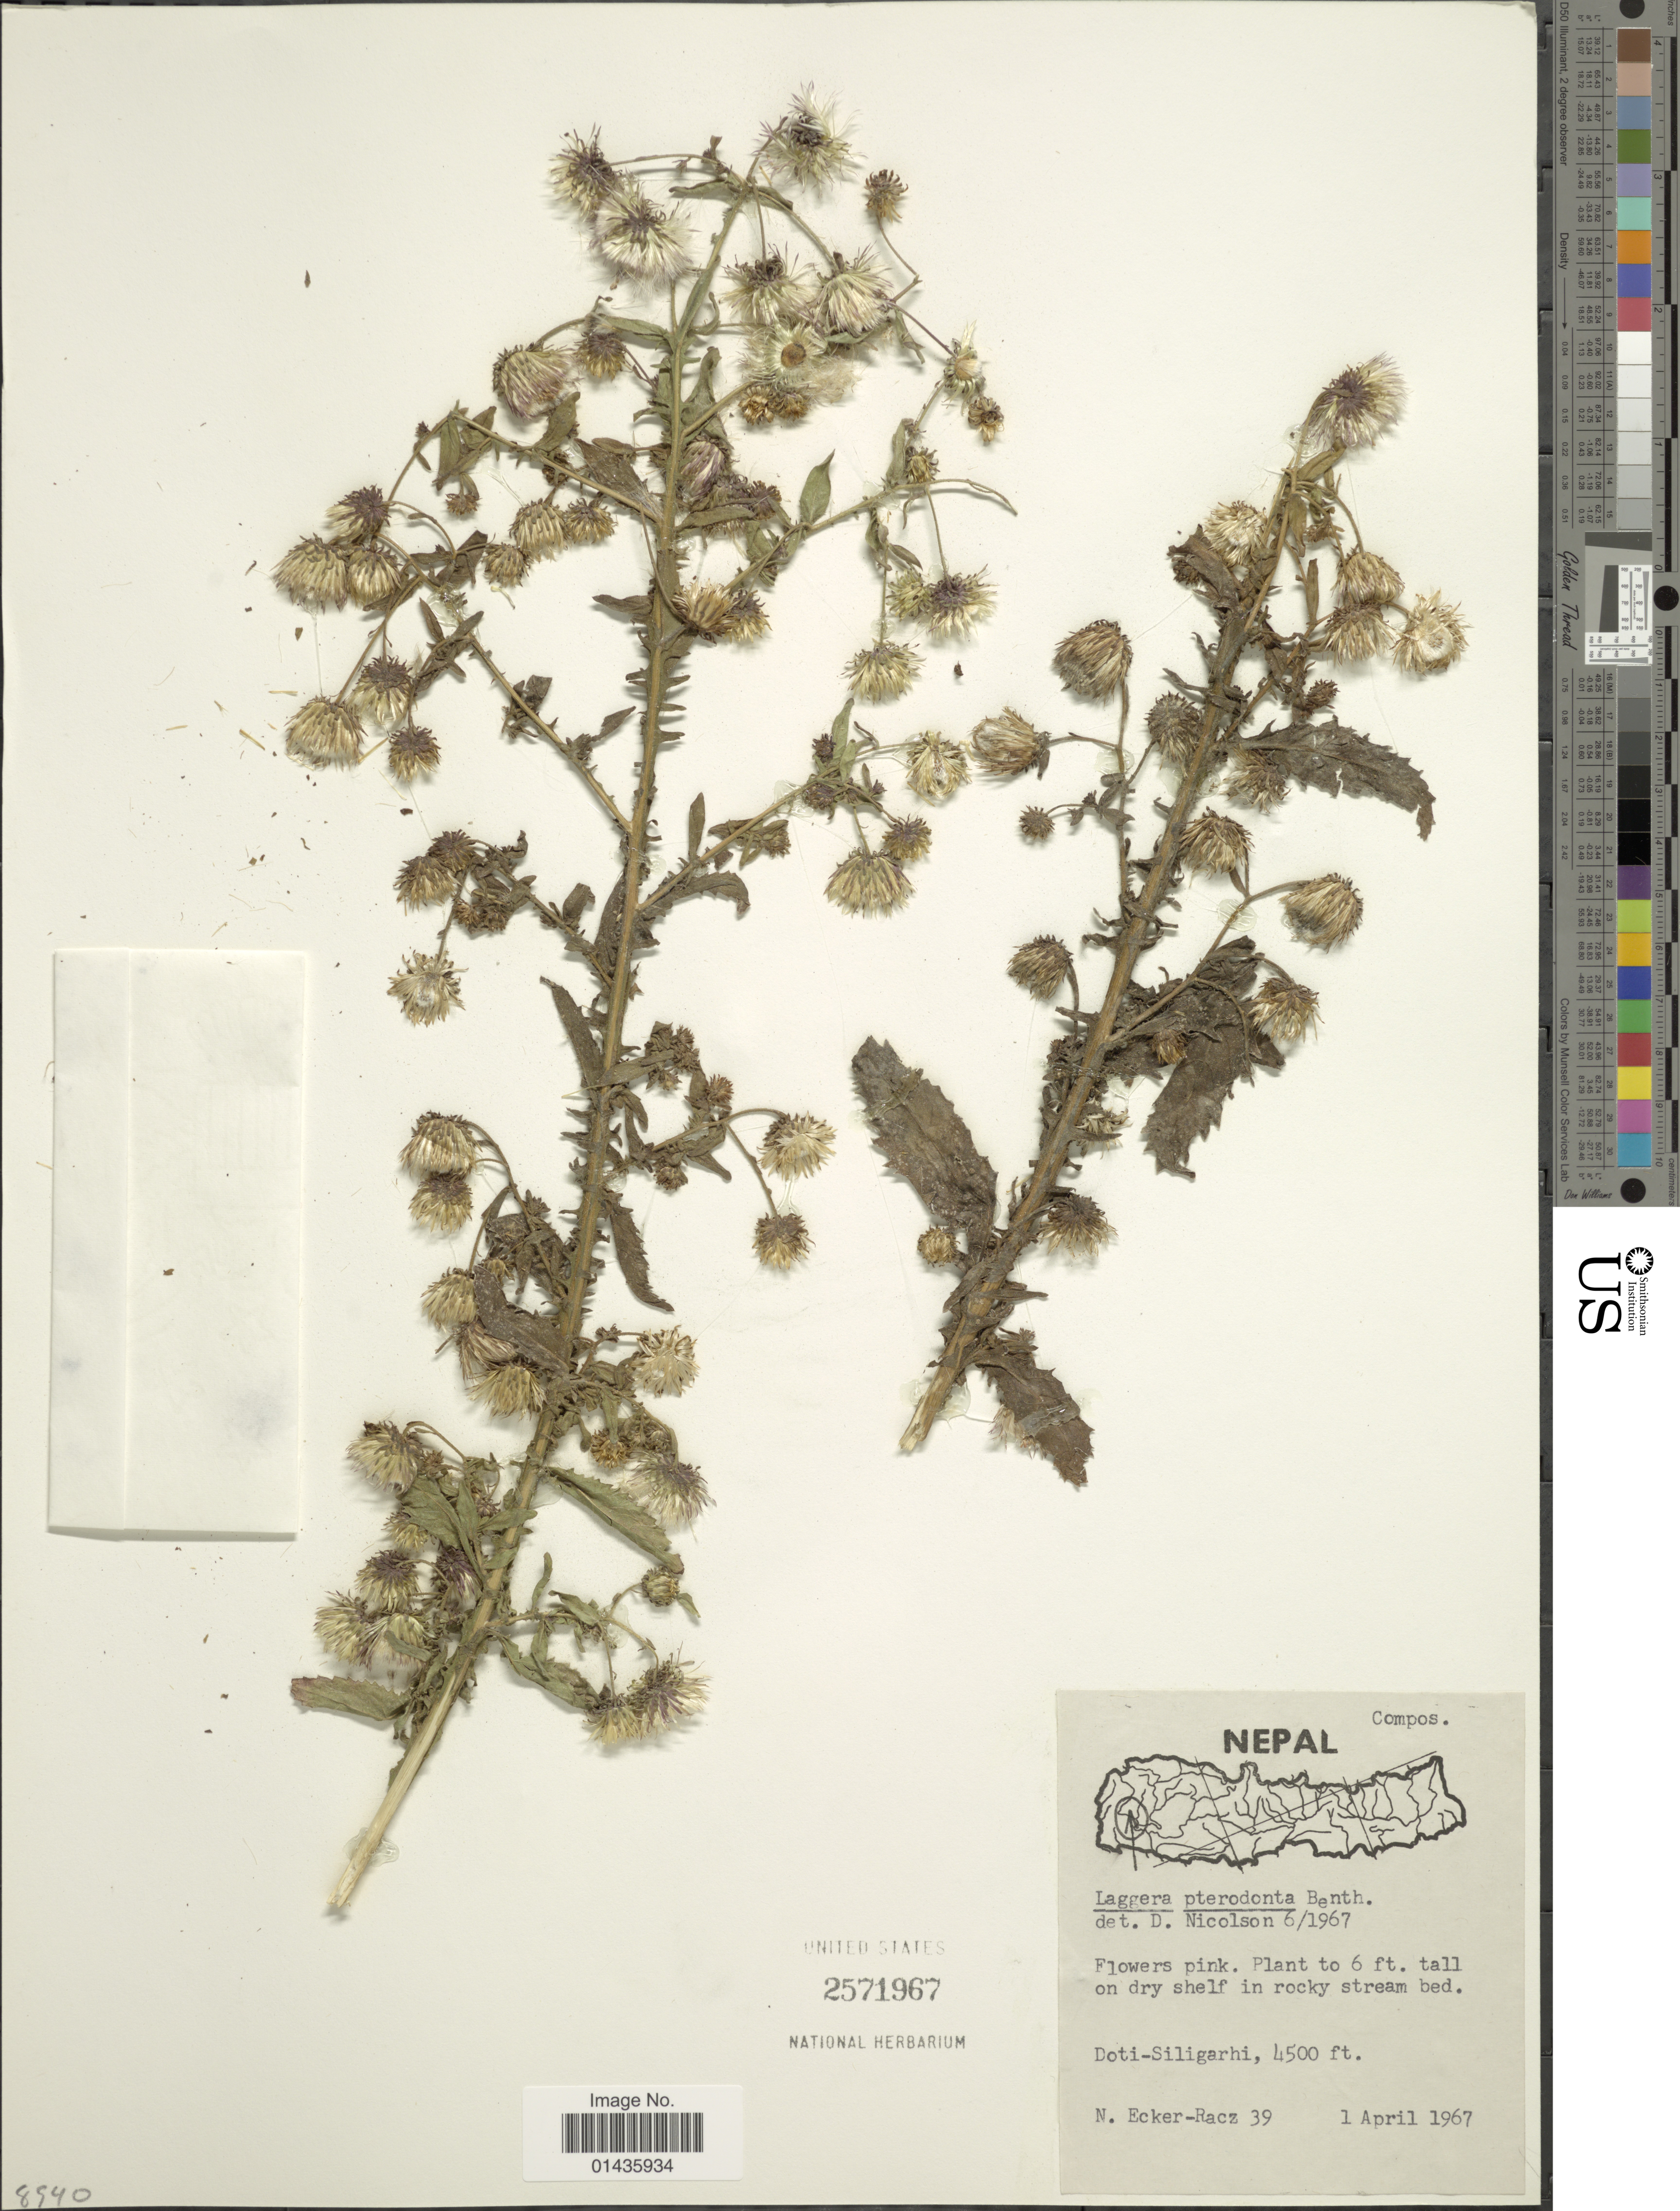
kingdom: Plantae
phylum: Tracheophyta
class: Magnoliopsida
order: Asterales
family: Asteraceae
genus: Laggera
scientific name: Laggera pterodonta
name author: (DC.) Sch. Bip. ex Oliv.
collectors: N. Ecker-Racz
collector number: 39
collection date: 1967-04-01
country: Nepal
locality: Doti-Siligarhi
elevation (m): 1372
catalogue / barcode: US 2571967